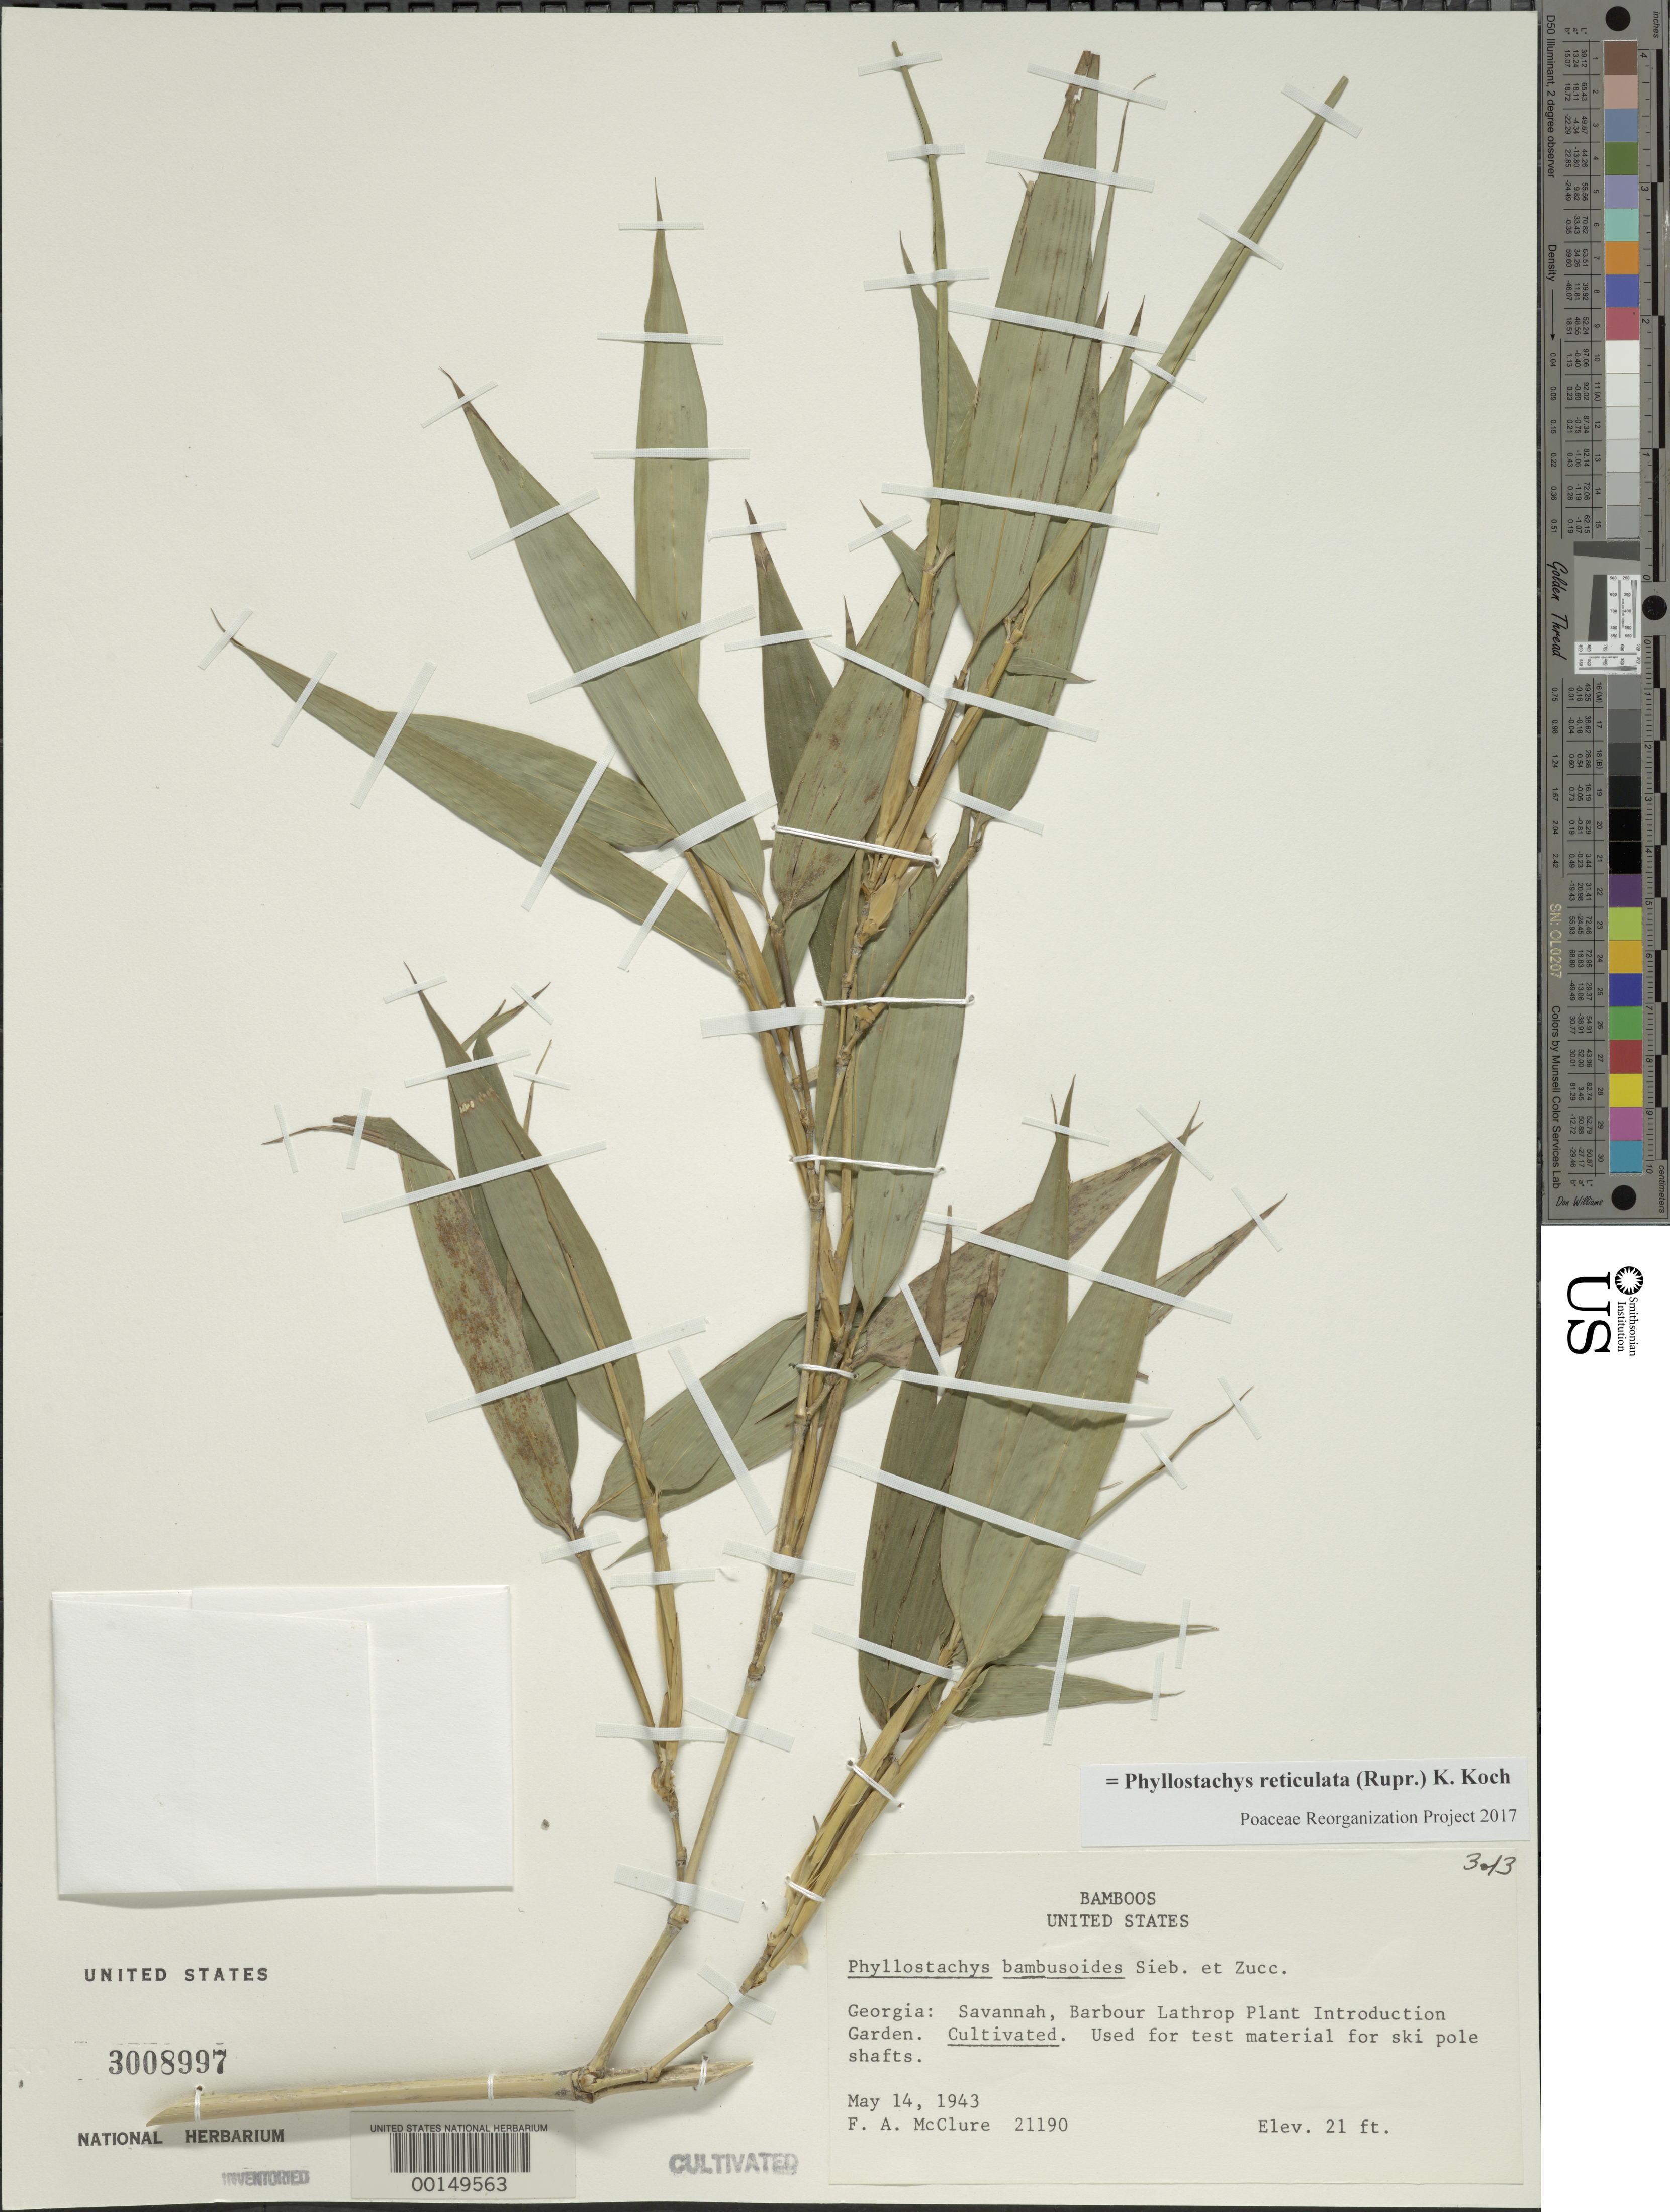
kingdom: Plantae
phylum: Tracheophyta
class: Liliopsida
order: Poales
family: Poaceae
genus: Phyllostachys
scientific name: Phyllostachys reticulata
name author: (Rupr.) K. Koch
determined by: Poaceae Reorganization Project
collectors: F. A. McClure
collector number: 21190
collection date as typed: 14 May 1943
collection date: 1943-05-14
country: United States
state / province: Georgia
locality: Savannah, barbour lathrop p.i. garden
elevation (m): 6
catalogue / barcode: US 3008997